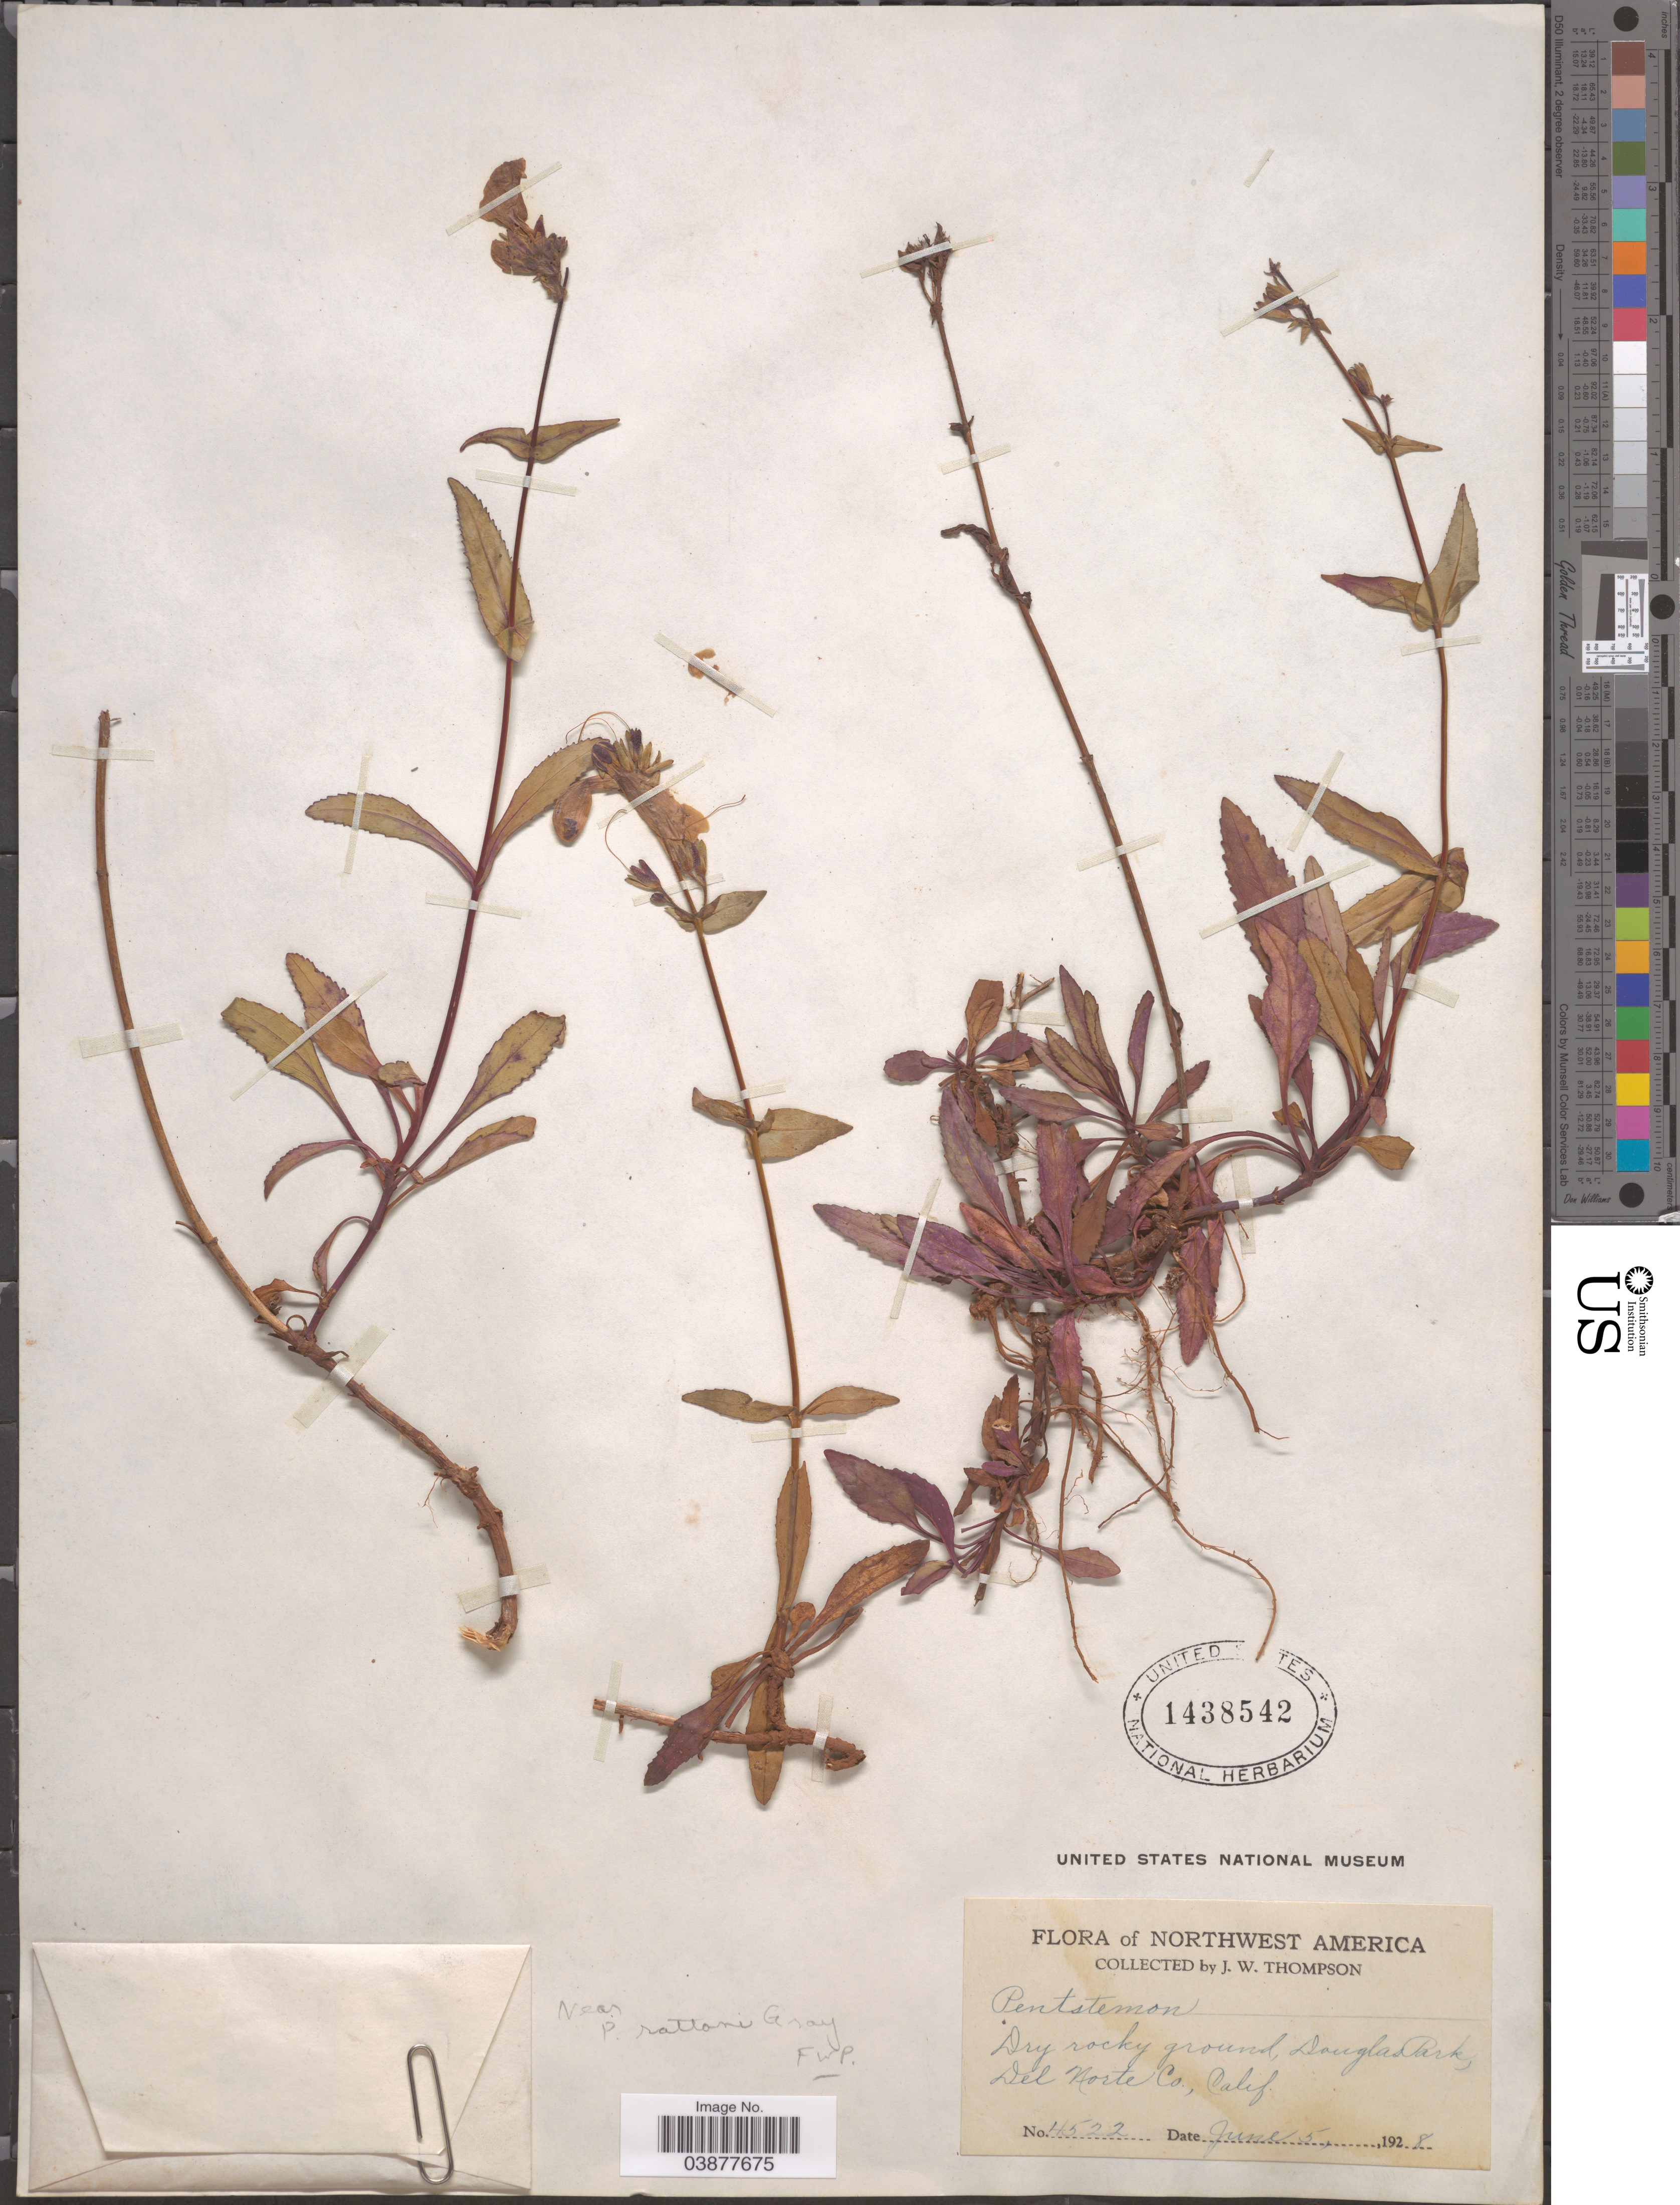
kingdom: Plantae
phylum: Tracheophyta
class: Magnoliopsida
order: Lamiales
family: Plantaginaceae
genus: Penstemon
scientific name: Penstemon rattani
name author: A. Gray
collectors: J. Thompson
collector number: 4522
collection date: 1928-06-05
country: United States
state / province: California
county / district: Del Norte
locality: Northwest America. Douglas Park, Del Norte Co.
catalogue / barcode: US 1438542